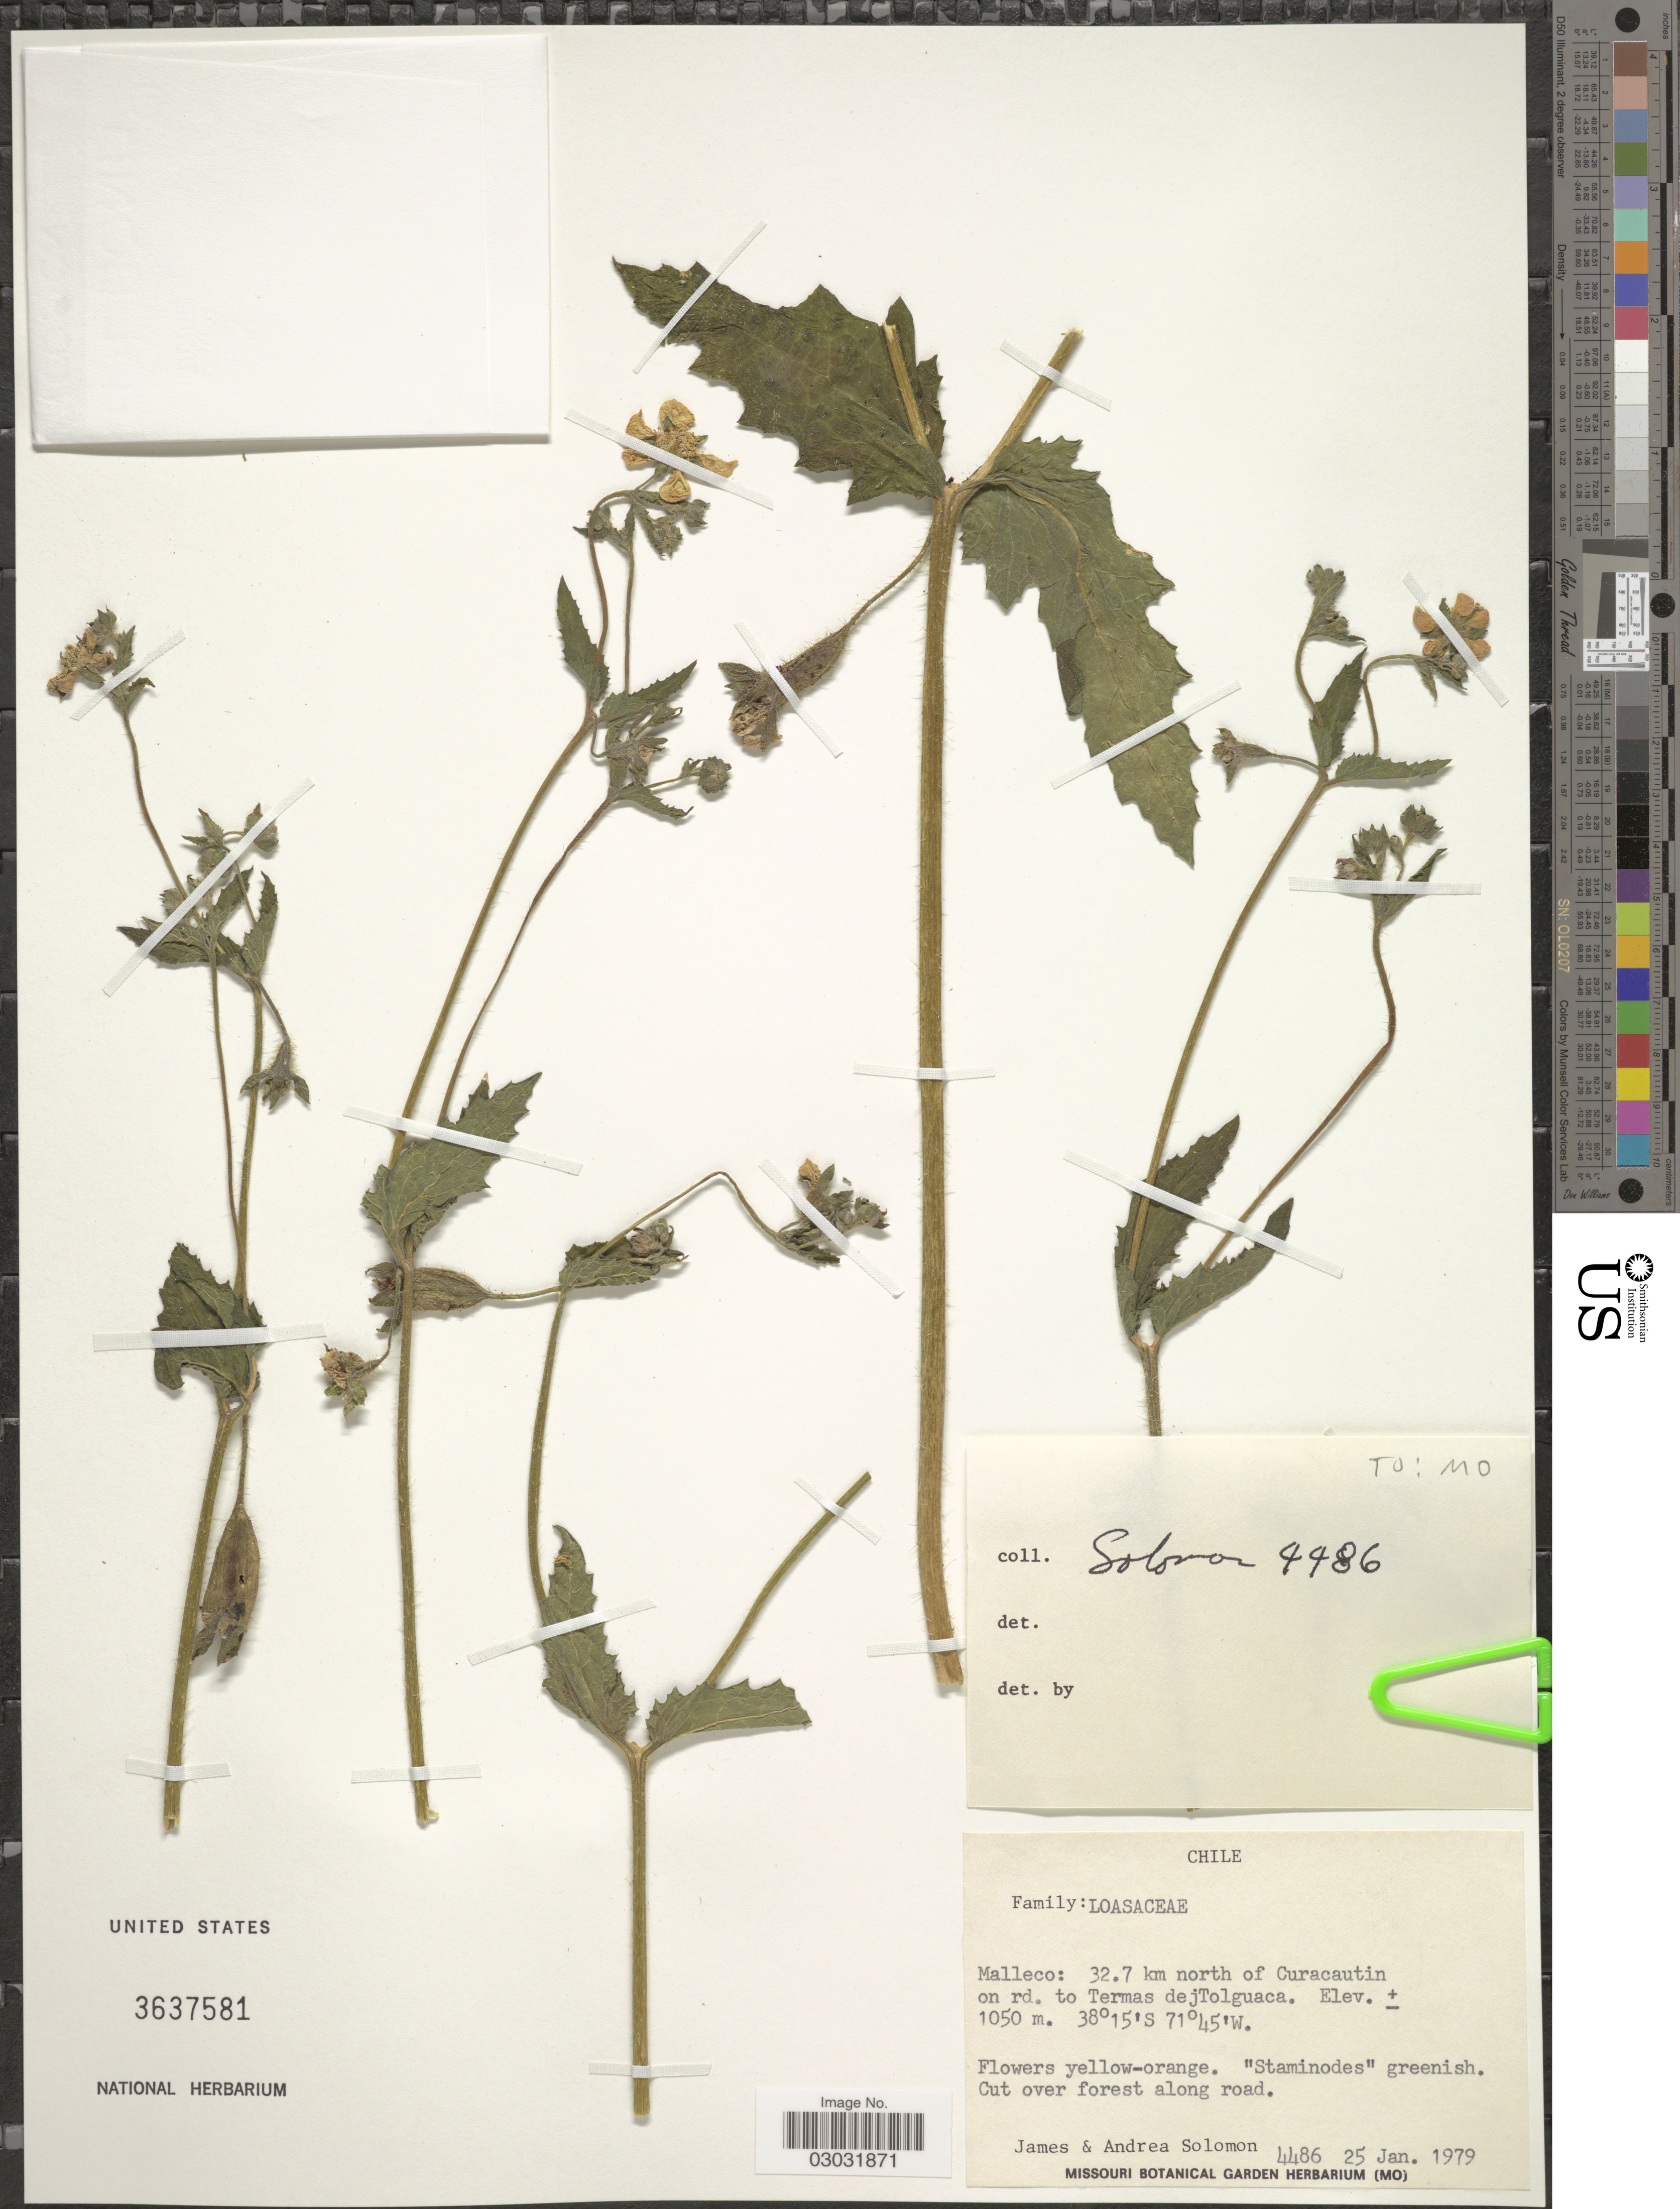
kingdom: Plantae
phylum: Tracheophyta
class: Magnoliopsida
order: Cornales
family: Loasaceae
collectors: J. C. Solomon & A. Solomon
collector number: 4486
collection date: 1979-01-25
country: Chile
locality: Malleco: 32.7 km north of Curacautin on rd. to Termas dejTolguaca.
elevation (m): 1050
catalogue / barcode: US 3637581